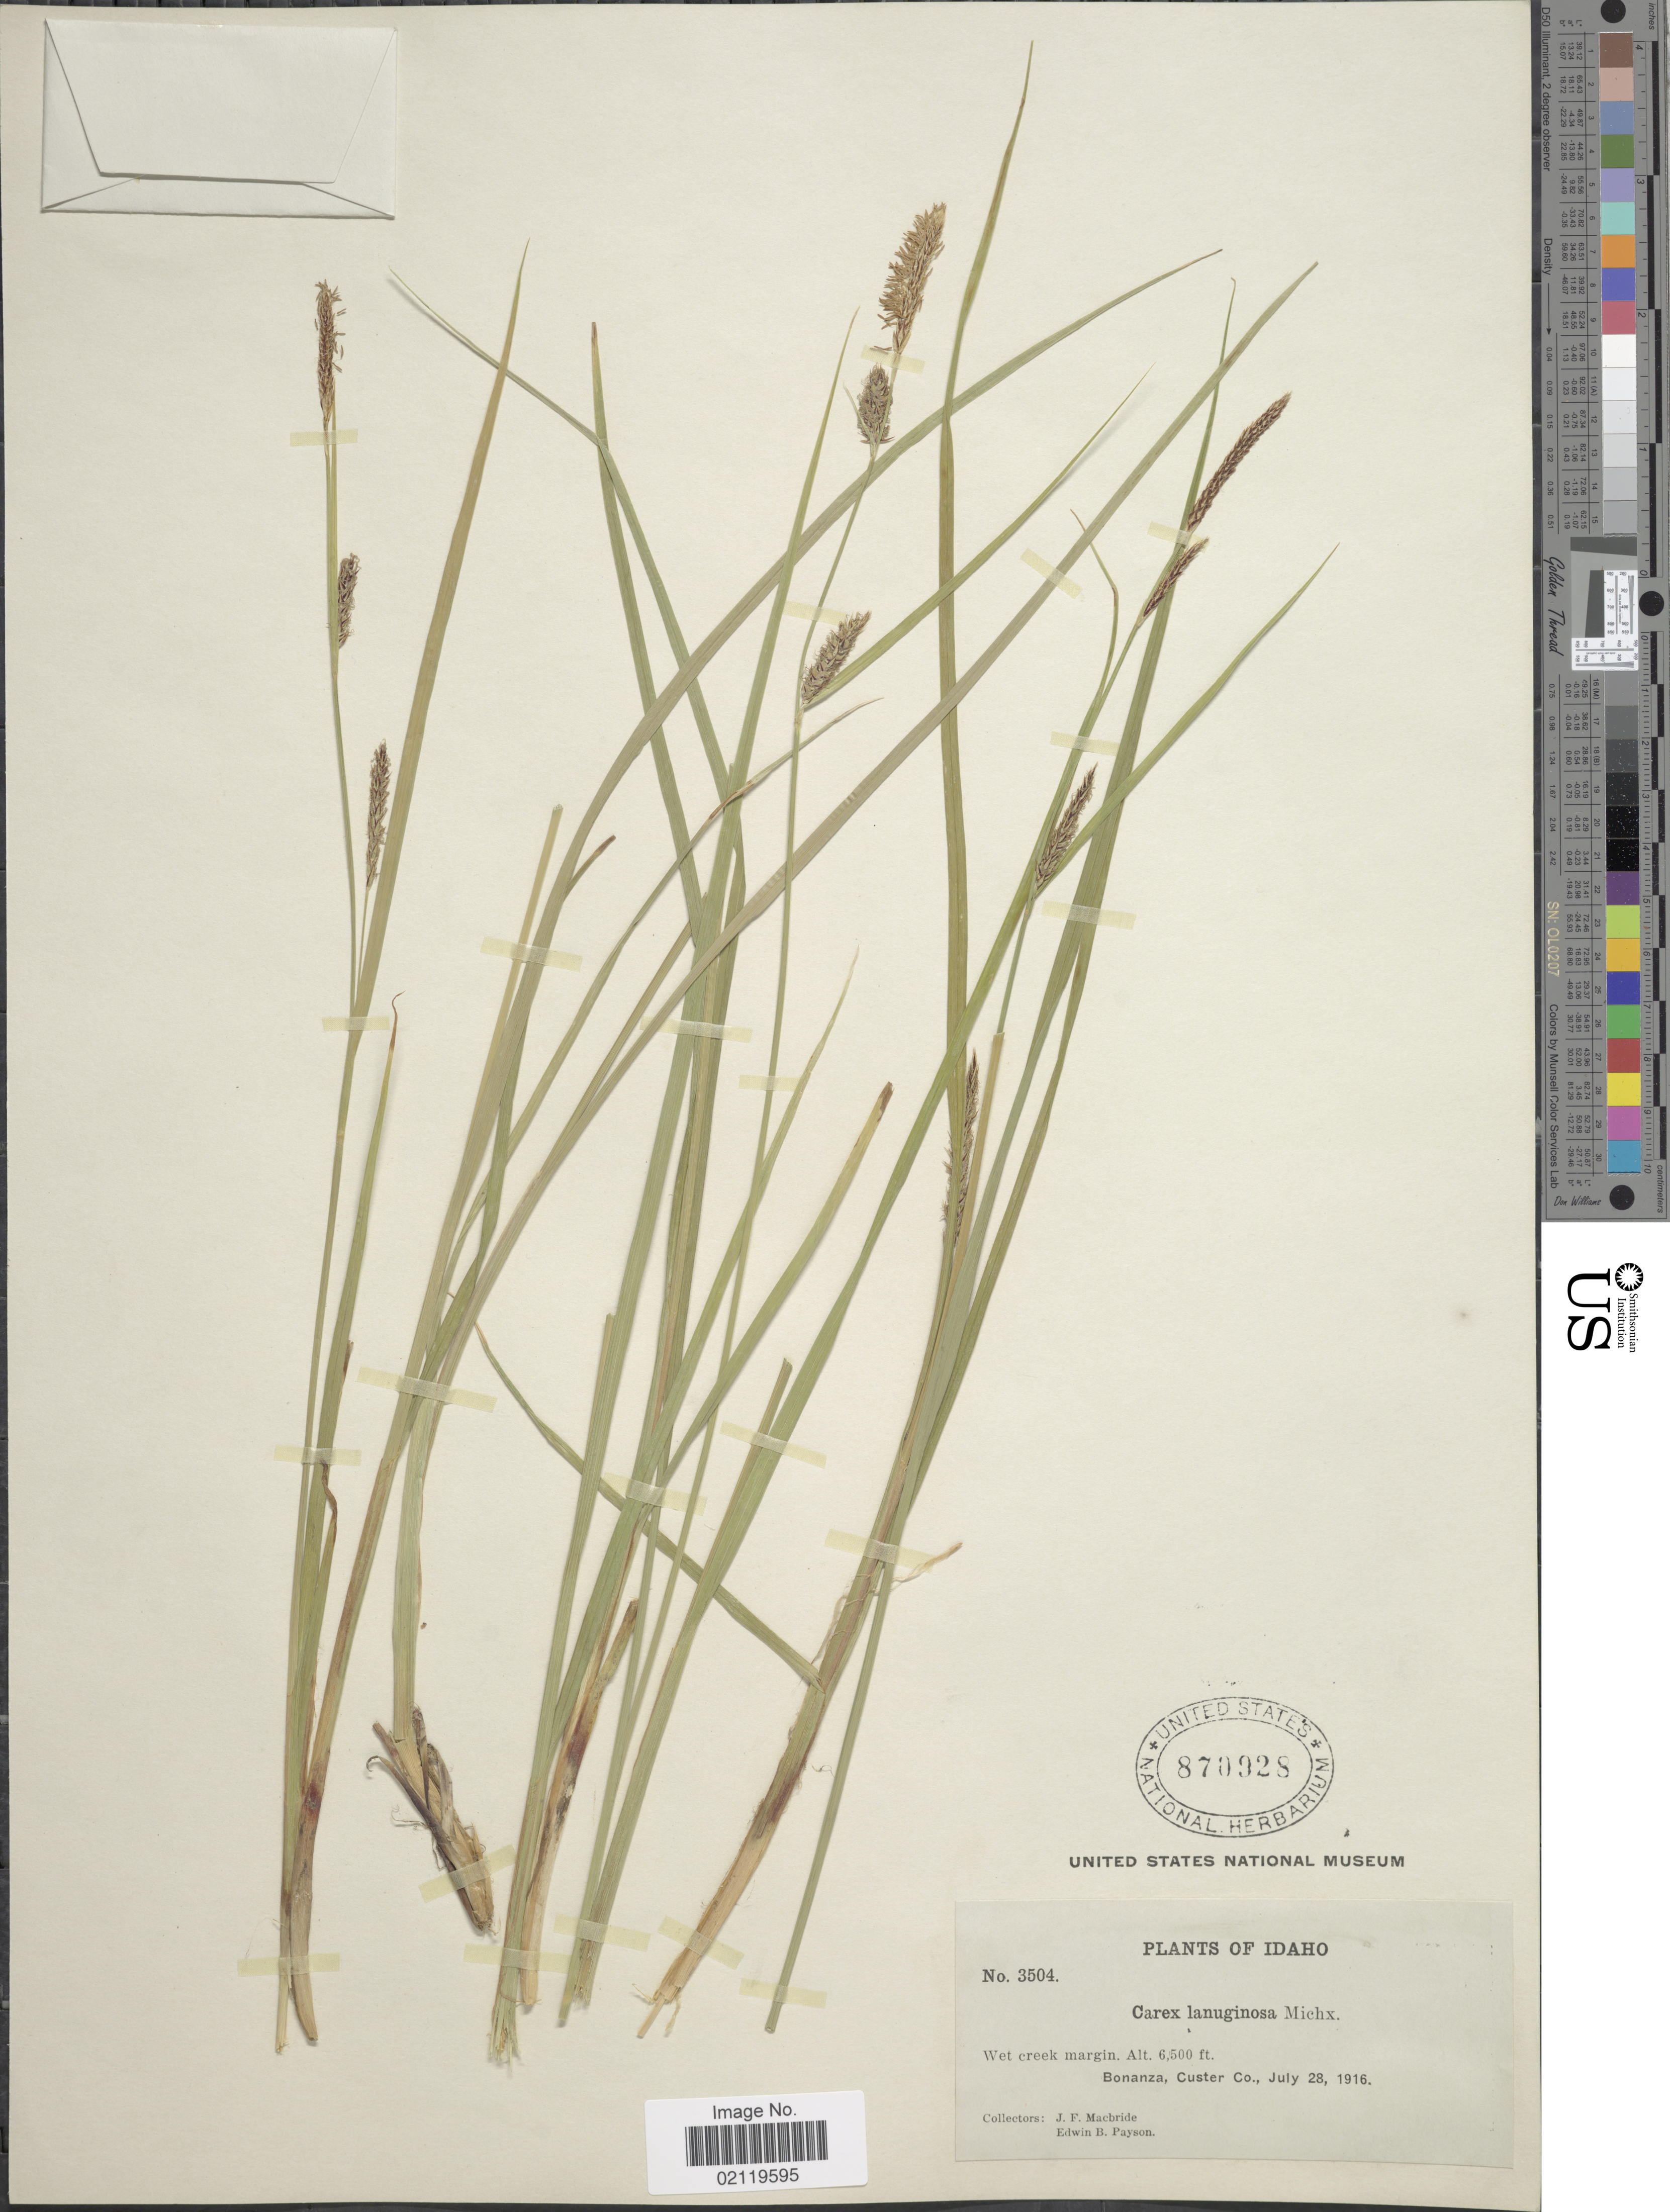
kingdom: Plantae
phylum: Tracheophyta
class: Liliopsida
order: Poales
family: Cyperaceae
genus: Carex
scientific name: Carex pellita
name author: Muhl. ex Willd.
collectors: J. F. Macbride & E. B. Payson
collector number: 3504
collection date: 1916-07-28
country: United States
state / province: Idaho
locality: Wet creek margin. Bonanza, Custer Co.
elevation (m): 1981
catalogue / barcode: US 870928